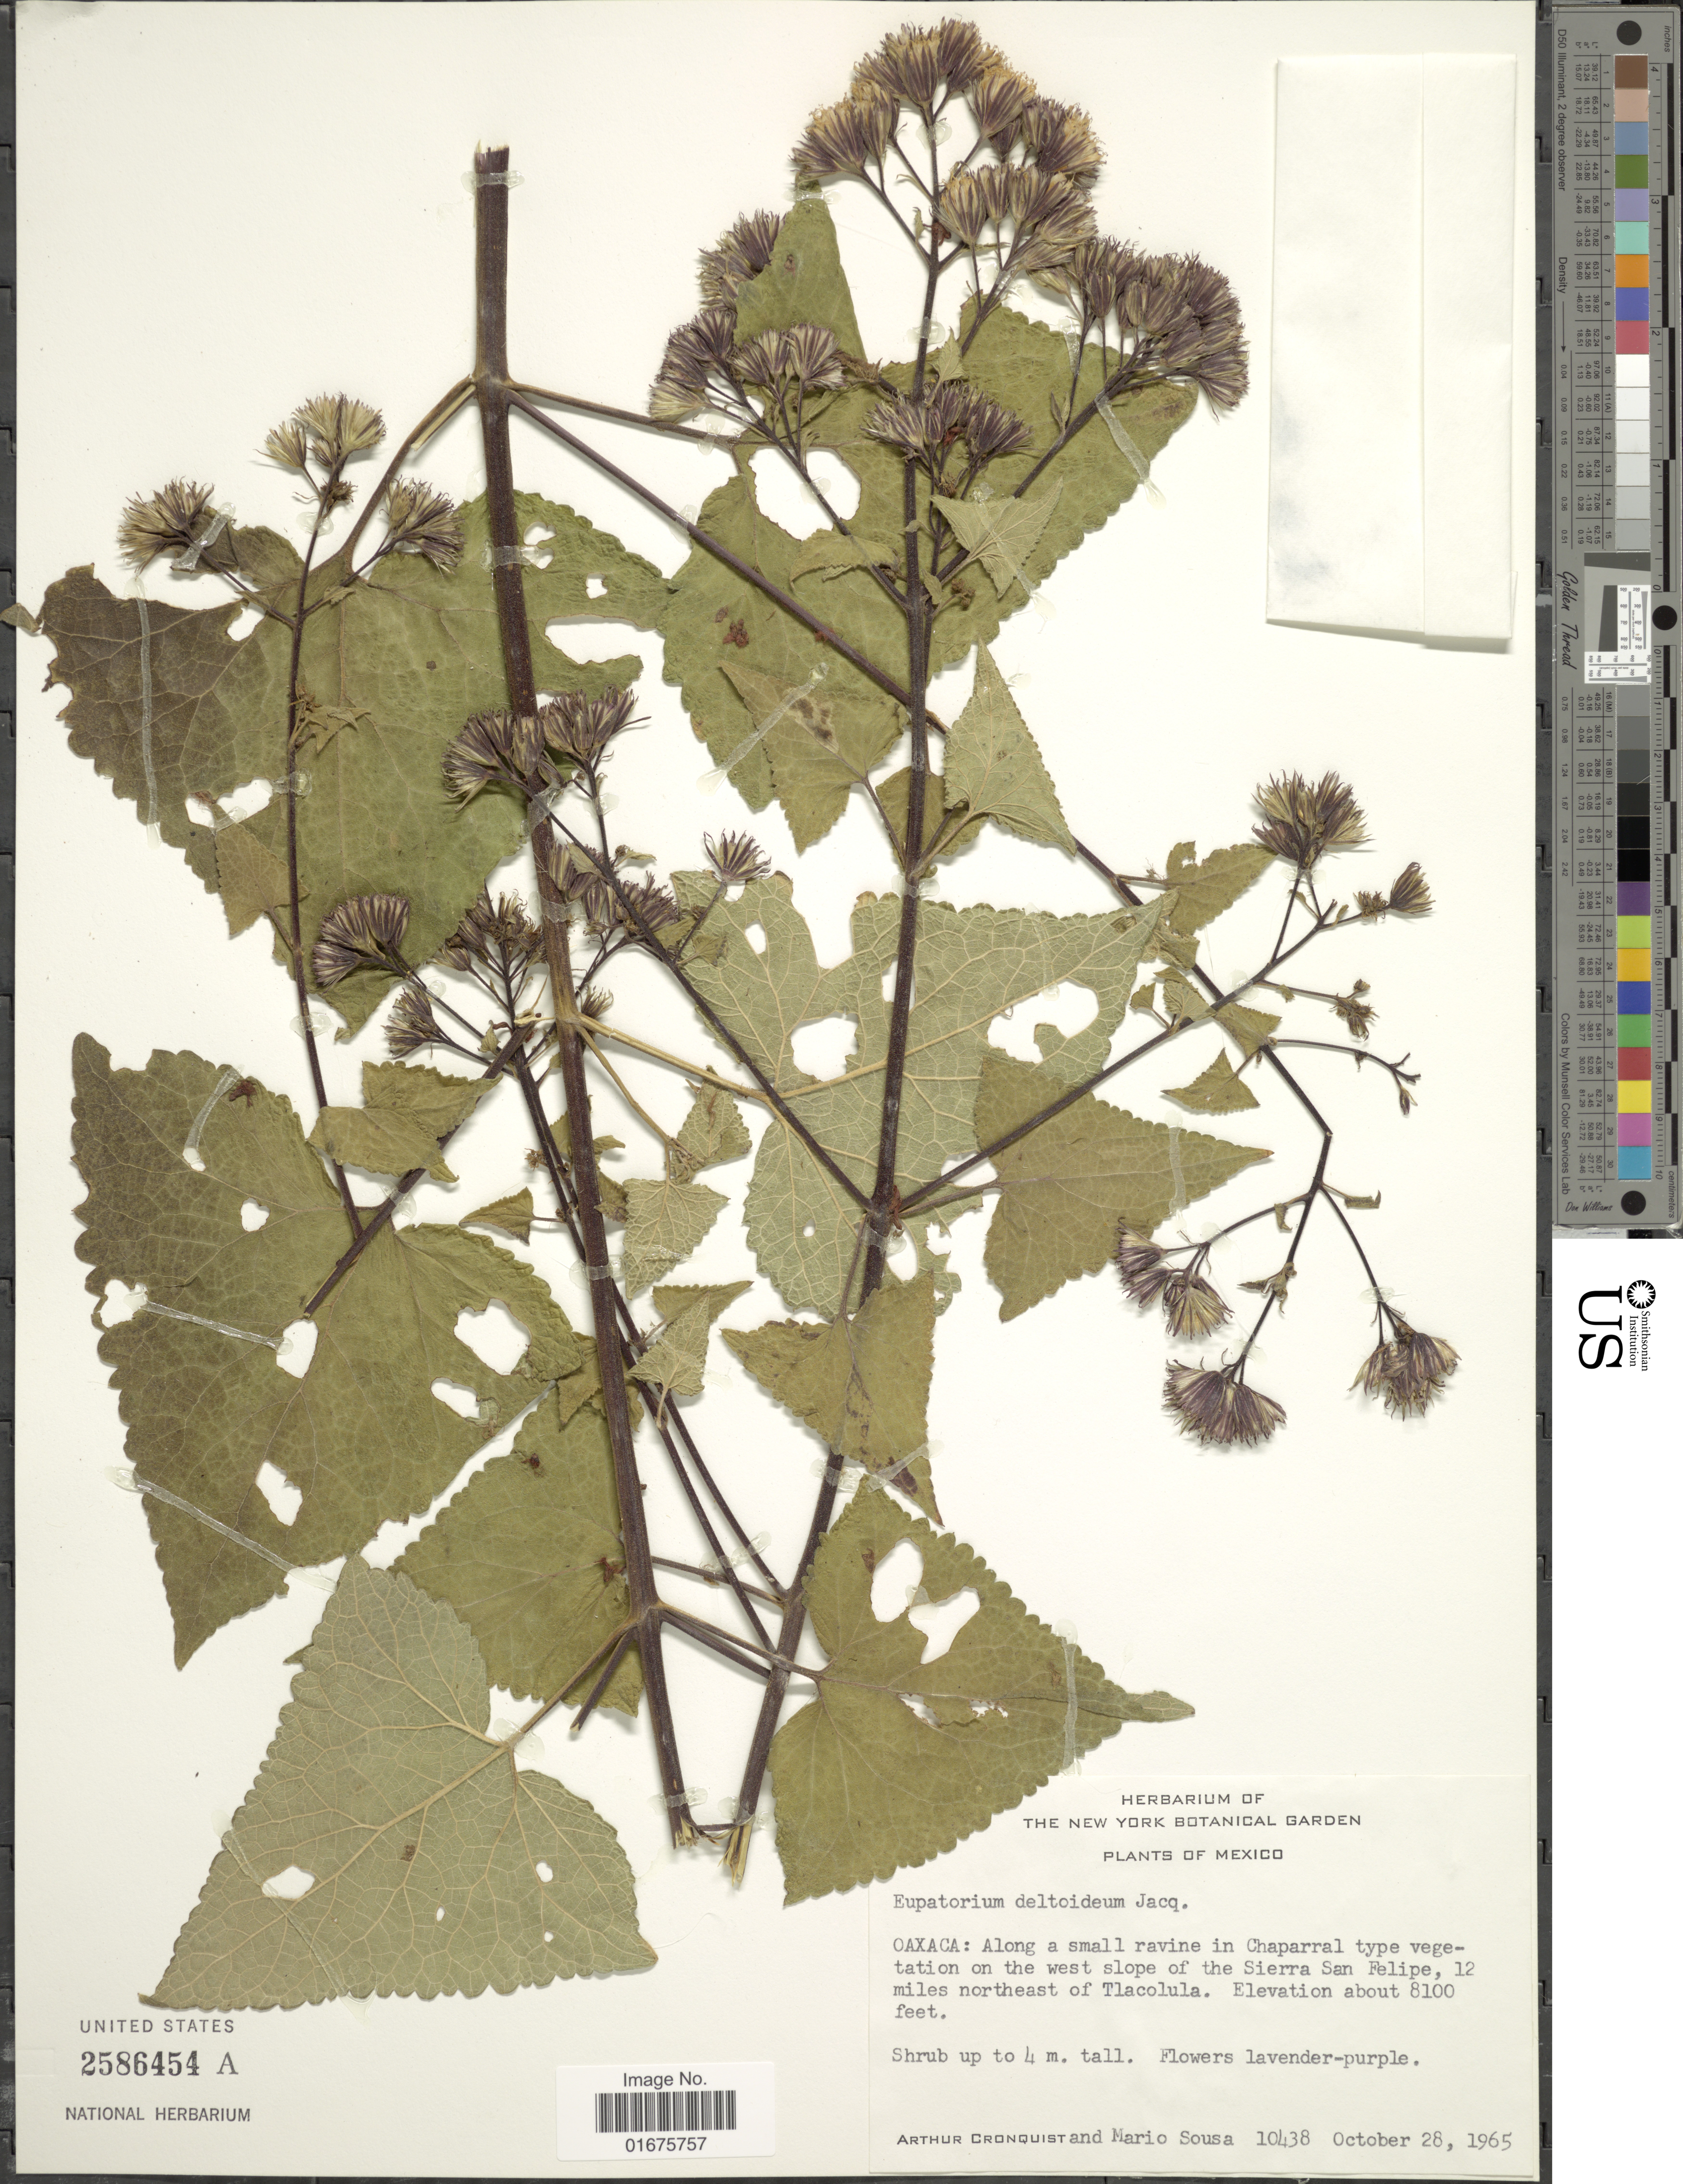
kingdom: Plantae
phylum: Tracheophyta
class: Magnoliopsida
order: Asterales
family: Asteraceae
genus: Ageratina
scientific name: Ageratina deltoidea (Jacq.) H. Rob. & R.M. King, ined.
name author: (Jacq.) H. Rob. & R.M. King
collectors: A. J. Cronquist & M. Sousa S.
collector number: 10438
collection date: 1965-10-28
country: Mexico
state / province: Oaxaca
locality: Along a small ravine in Chaparral type vegetation on the west slope of the Sierra San Felipe, 12 miles northeast of Tlacolula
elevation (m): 2469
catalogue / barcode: US 2586454A